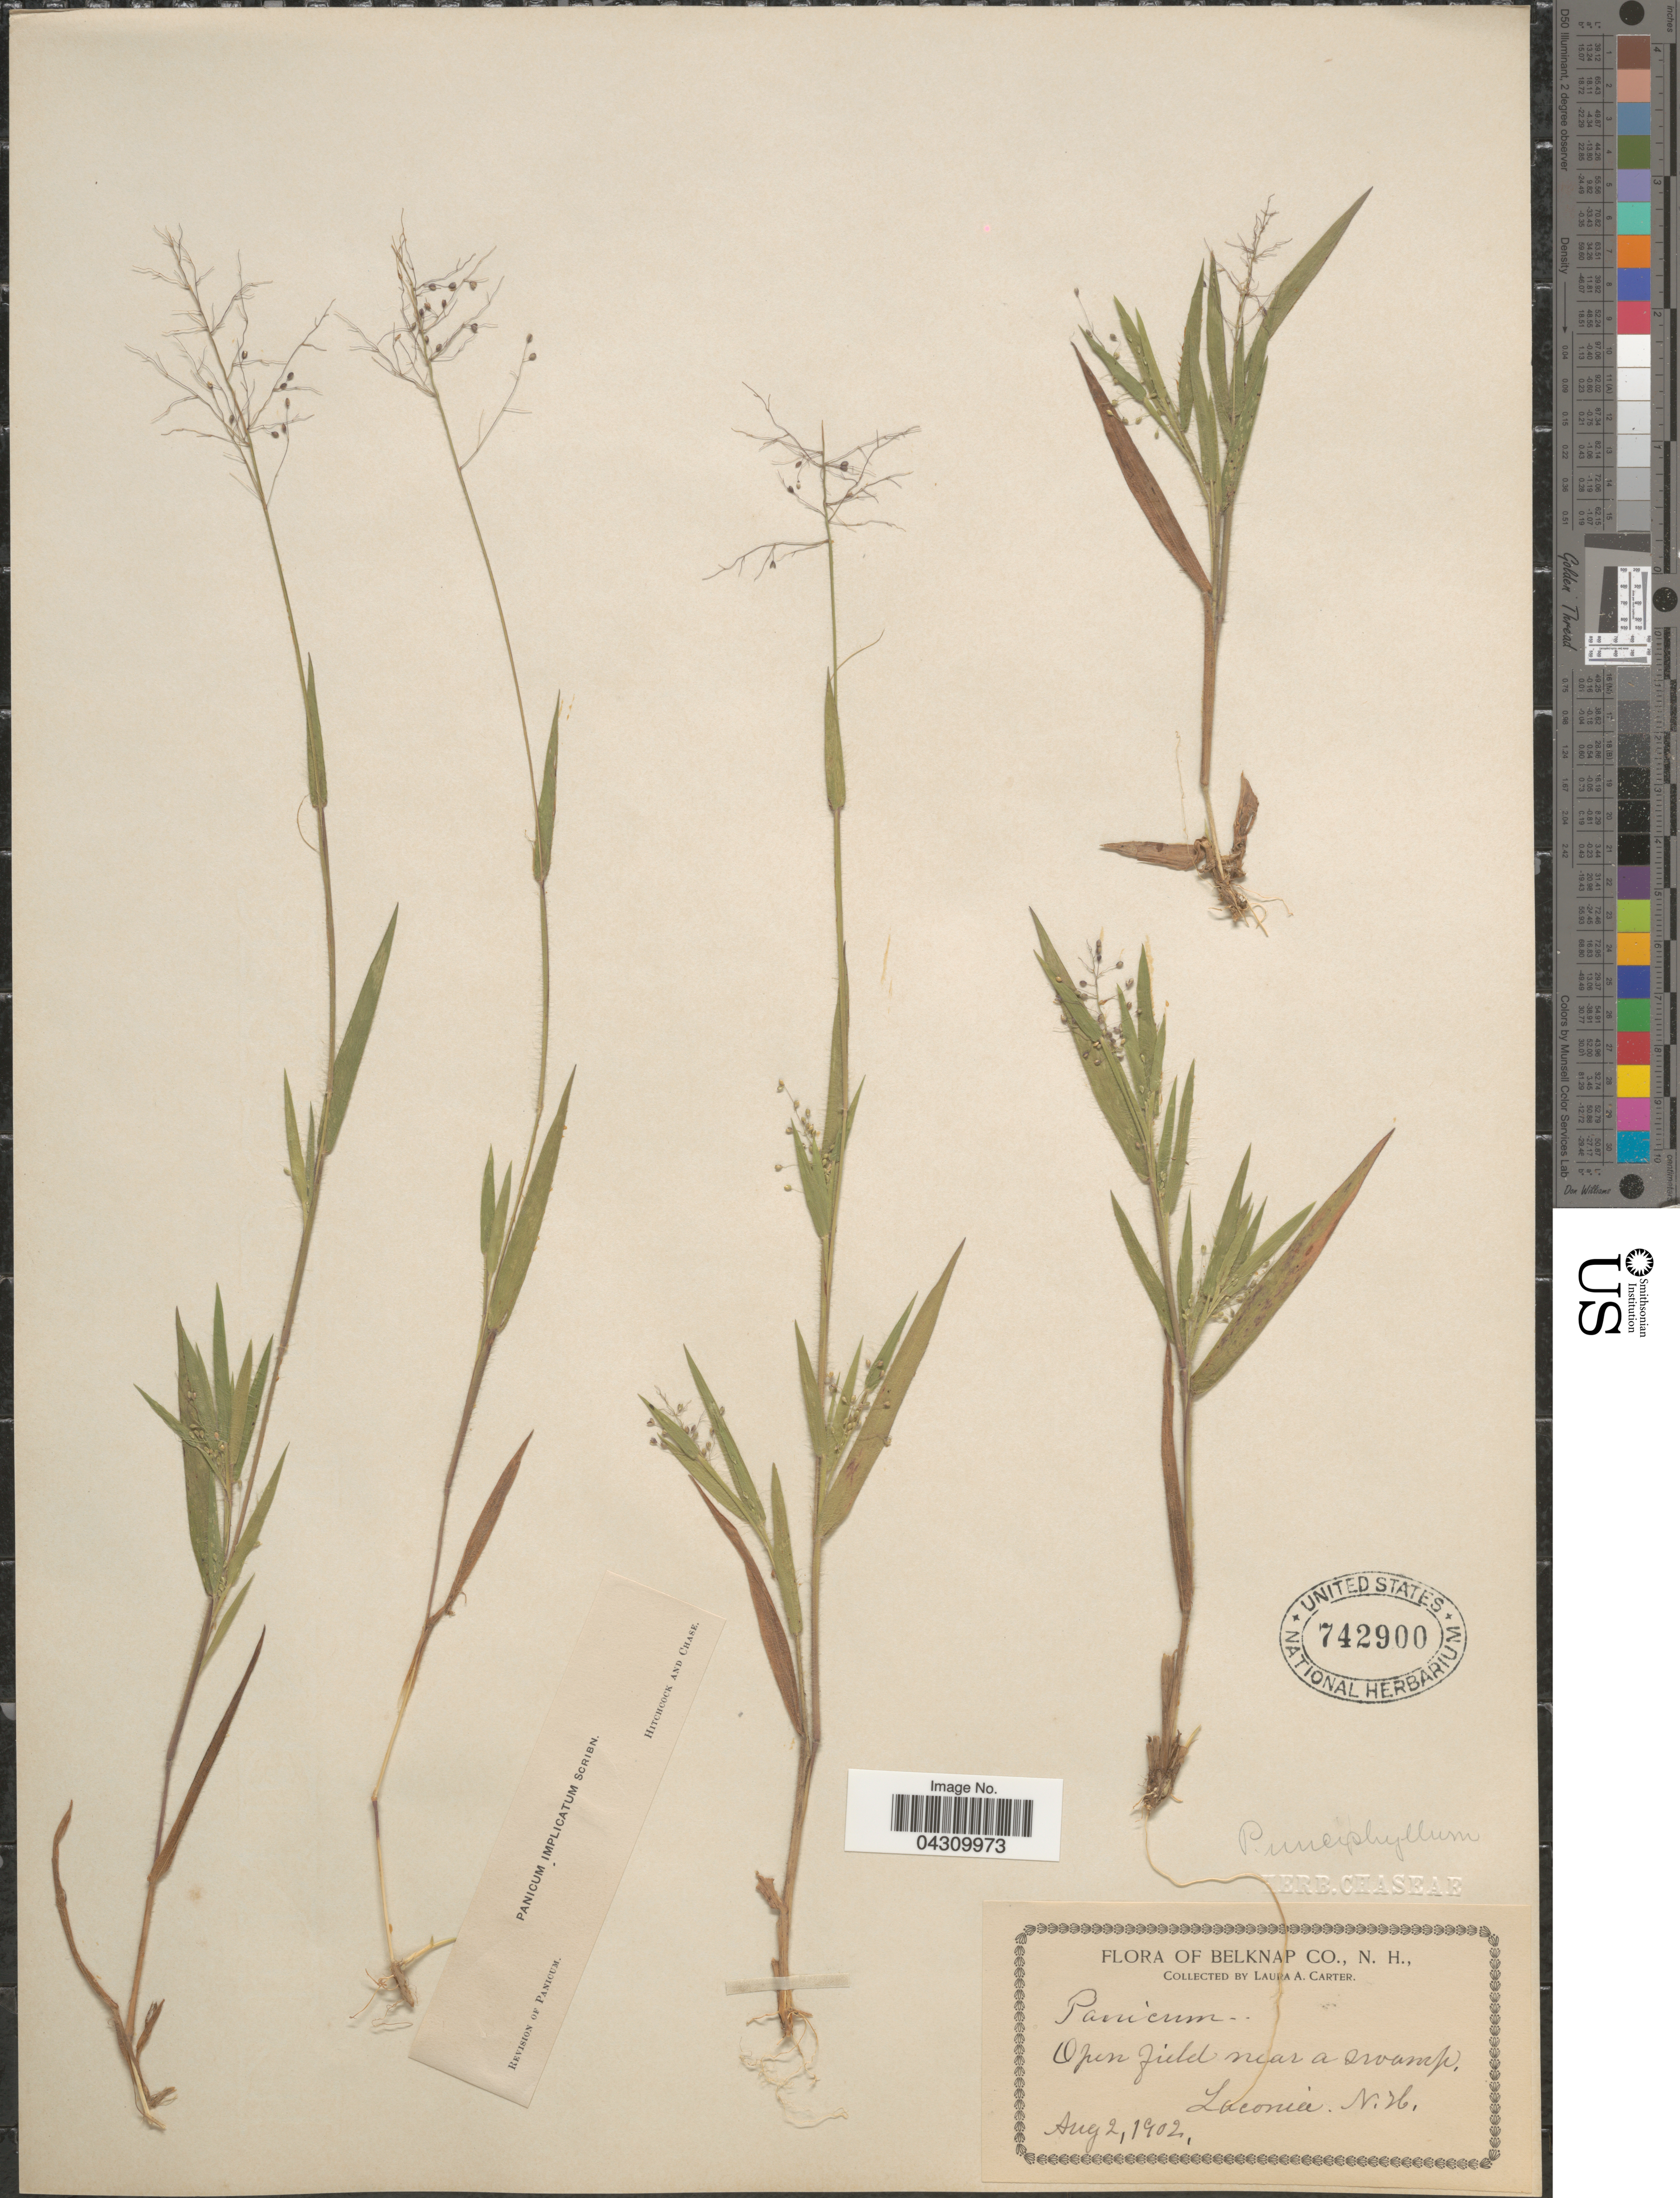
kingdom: Plantae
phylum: Tracheophyta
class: Liliopsida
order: Poales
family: Poaceae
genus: Dichanthelium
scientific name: Dichanthelium acuminatum var. acuminatum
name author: (Sw.) Gould & C.A. Clark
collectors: L. Carter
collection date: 1902-08-02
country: United States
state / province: New Hampshire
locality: Belknap Co. Open field near a swamp. Laconia.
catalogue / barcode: US 742900